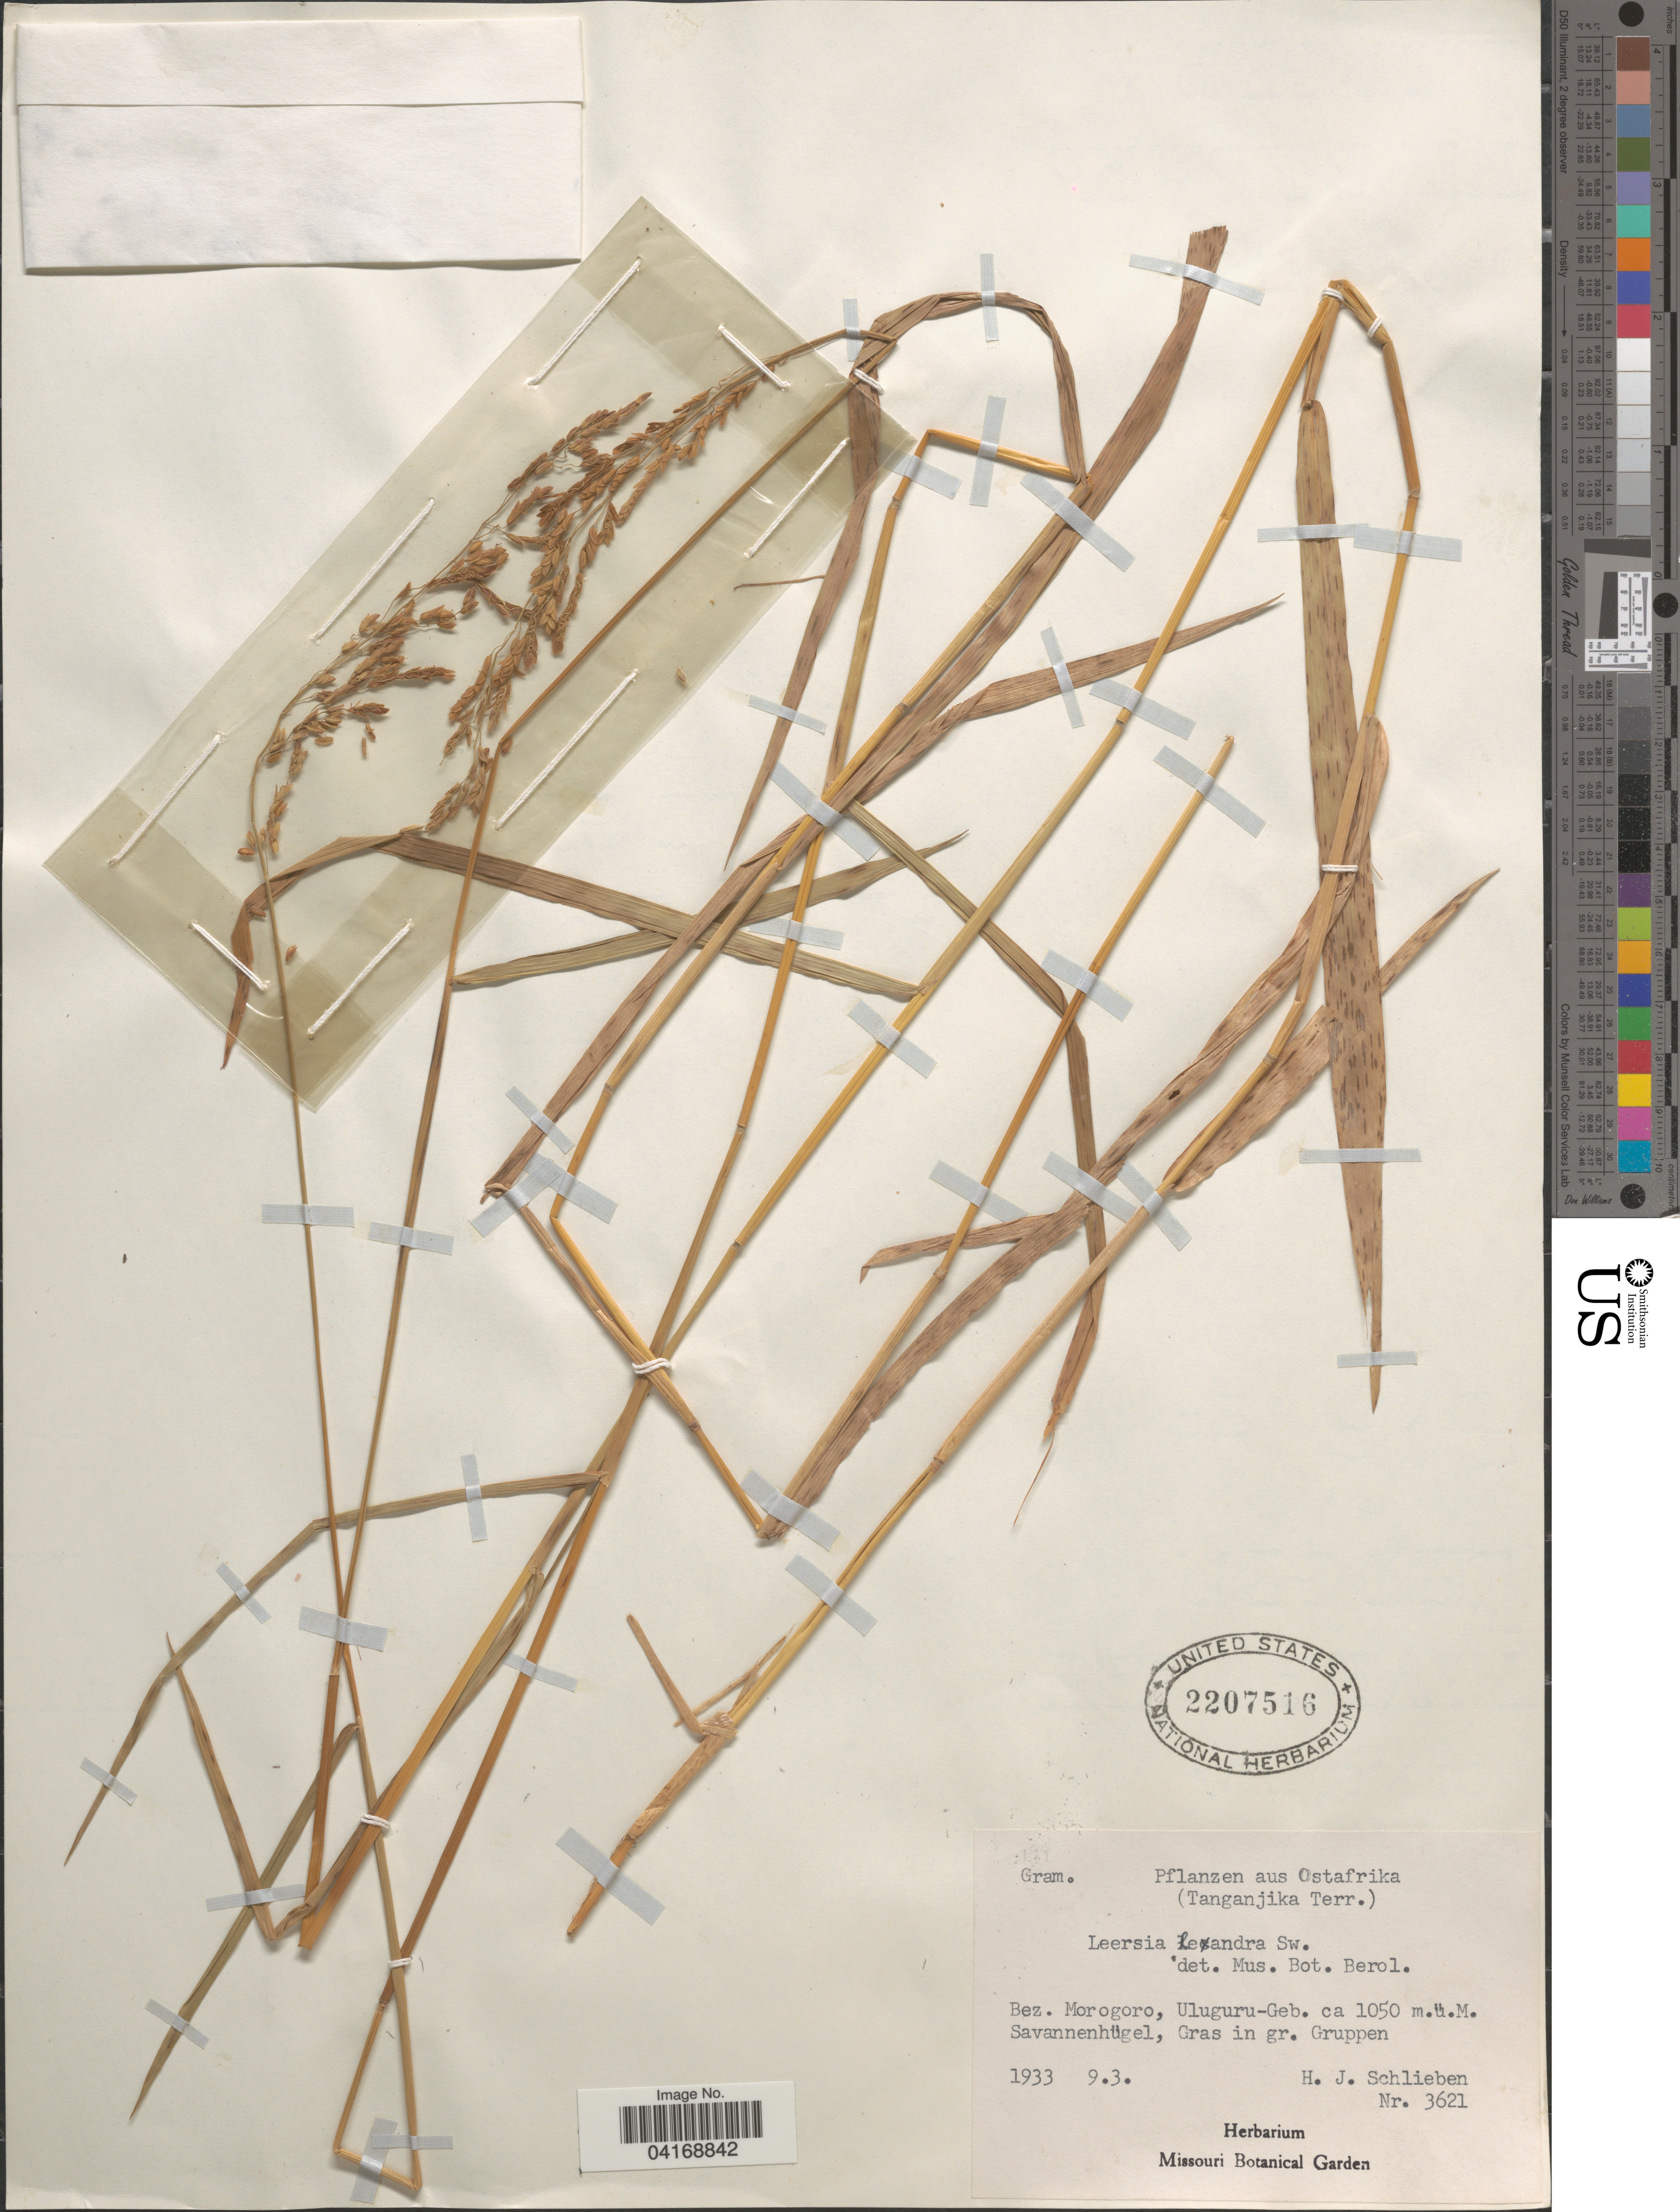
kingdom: Plantae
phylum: Tracheophyta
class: Liliopsida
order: Poales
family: Poaceae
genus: Leersia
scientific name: Leersia hexandra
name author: Sw.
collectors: H. J. Schlieben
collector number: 3621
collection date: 1933-03-09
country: Tanzania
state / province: Morogoro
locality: Ostafrika (Tanganjika Terr.). Bez. Morogoro, Uluguru-Geb.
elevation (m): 1050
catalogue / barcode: US 2207516